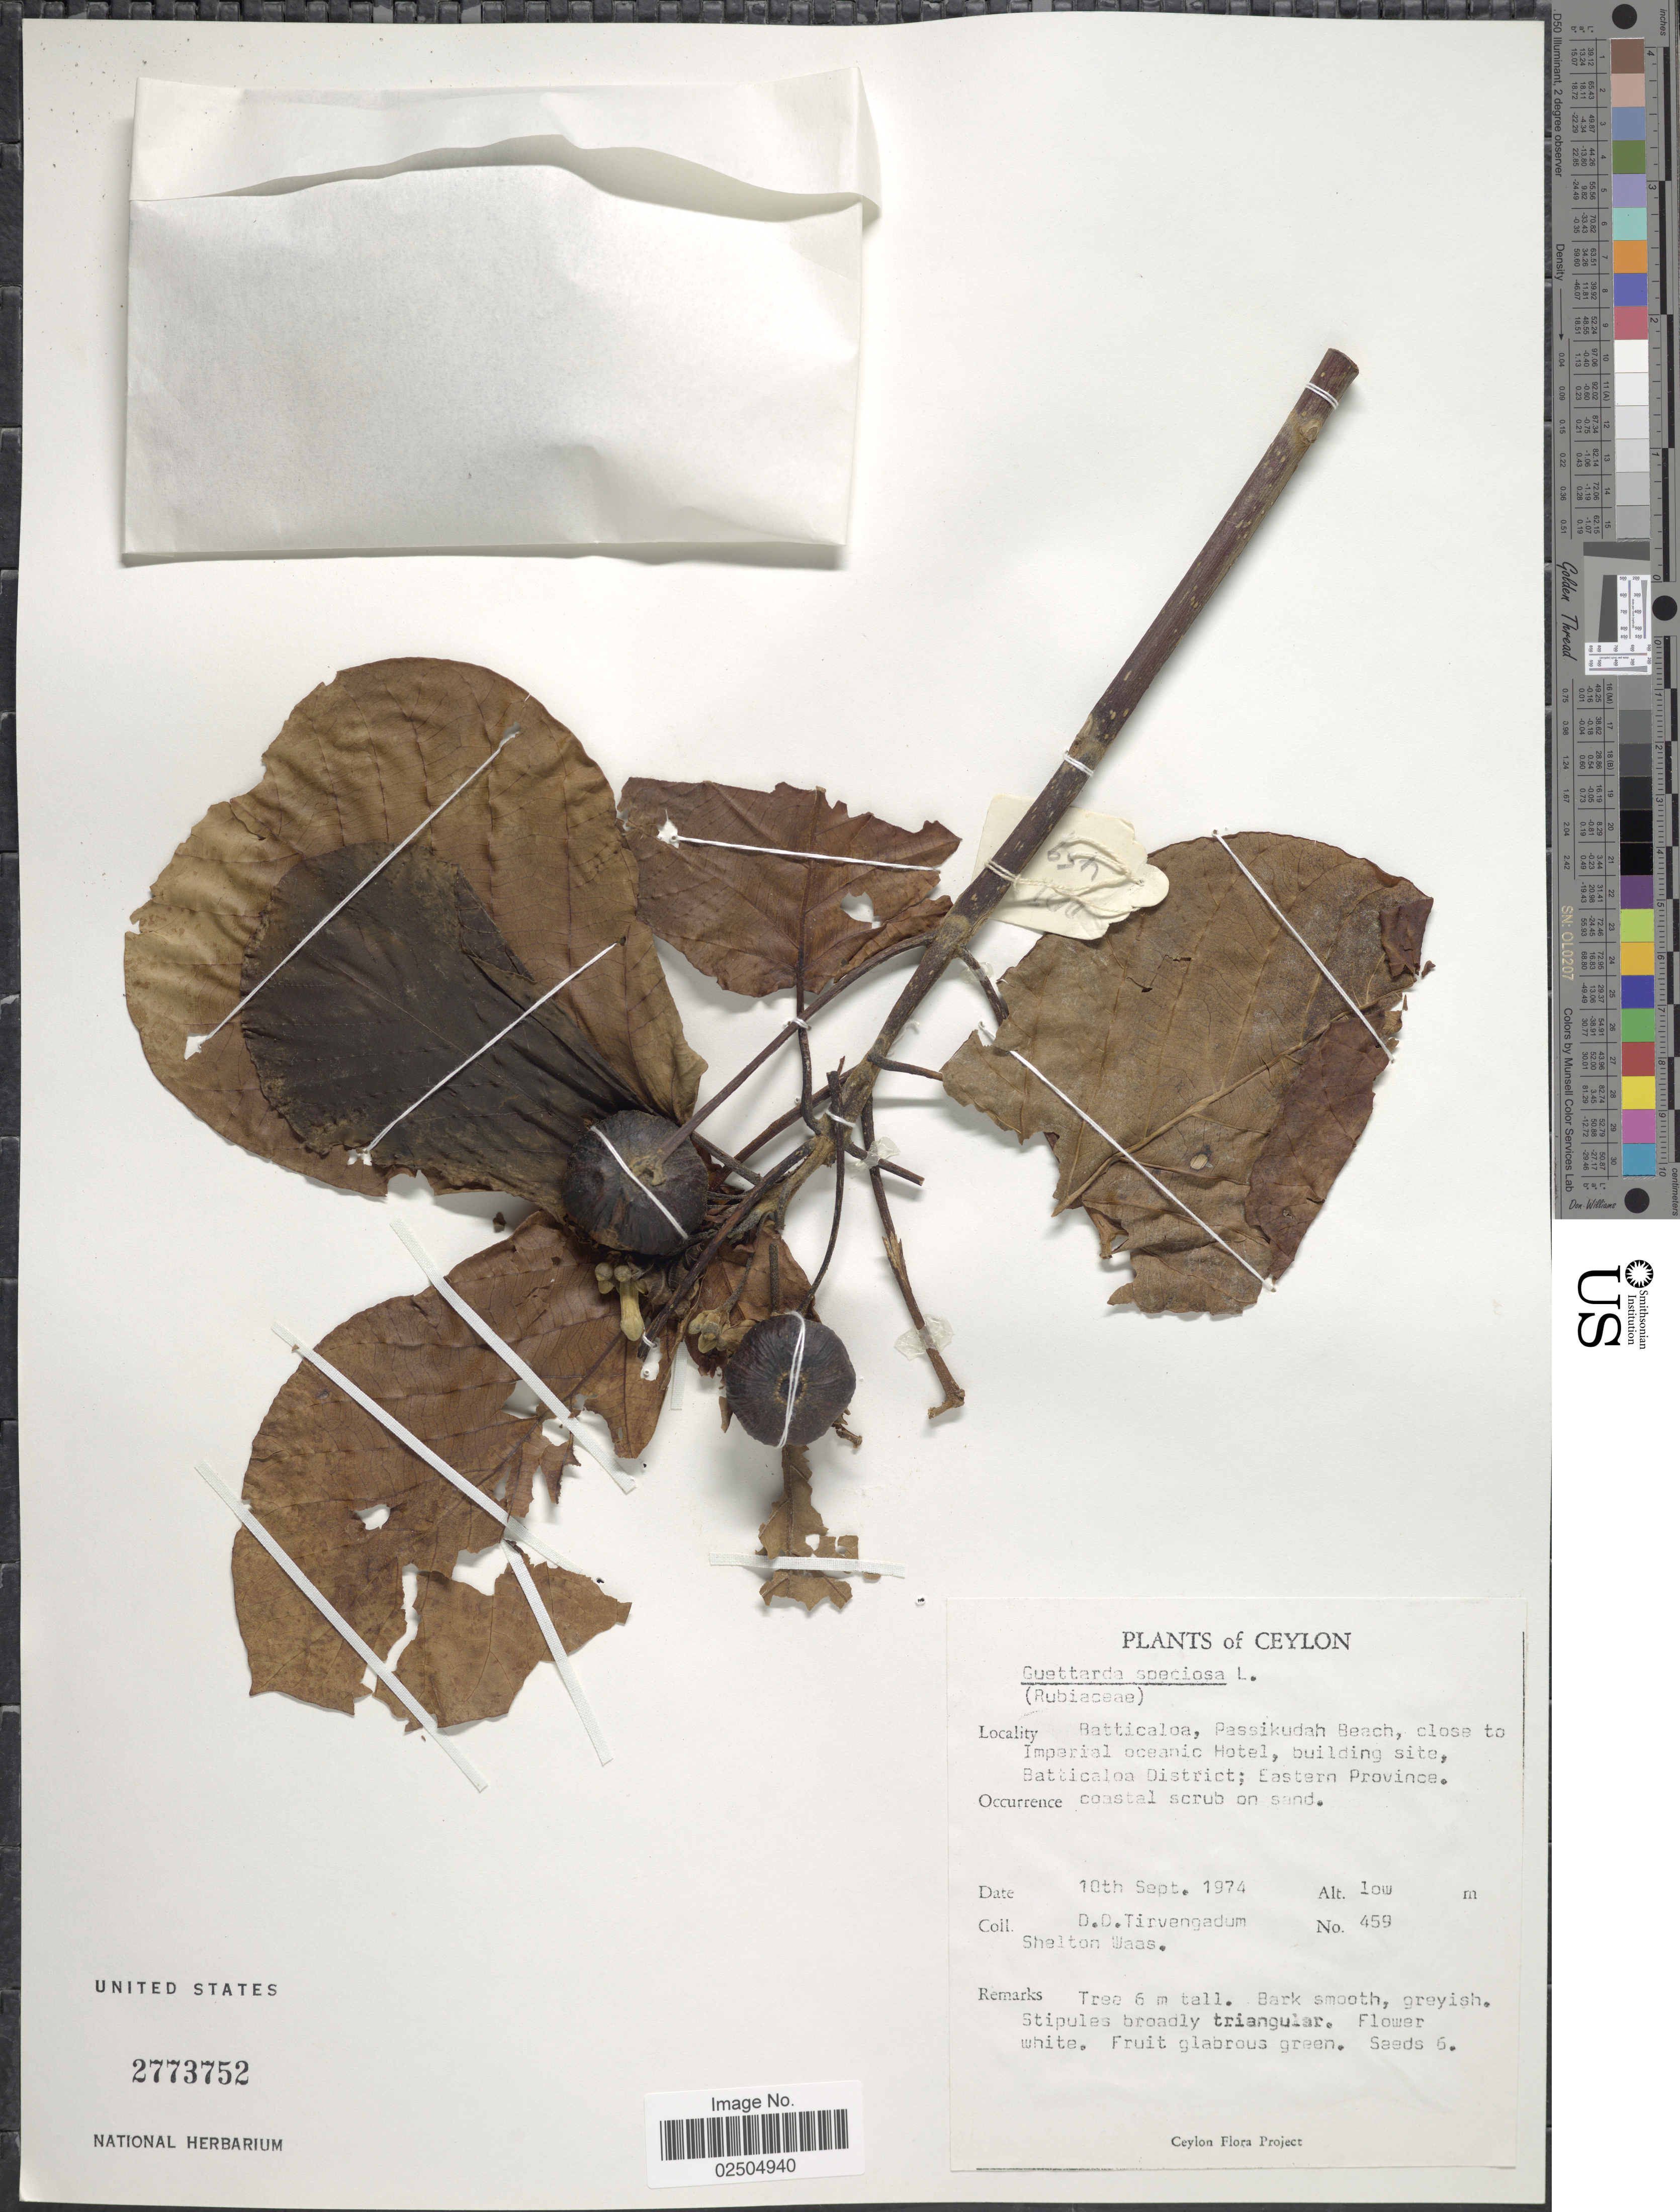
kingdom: Plantae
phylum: Tracheophyta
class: Magnoliopsida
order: Gentianales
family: Rubiaceae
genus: Guettarda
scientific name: Guettarda speciosa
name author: L.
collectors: D. Tirvengadum & S. Waas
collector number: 459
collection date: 1974-09-10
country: Sri Lanka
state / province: Eastern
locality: Ceylon, Batticaloa, Passikudah Beach, close to Imperial oceanic Hotel, building site, Batticaloa District, Eastern Province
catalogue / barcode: US 2773752